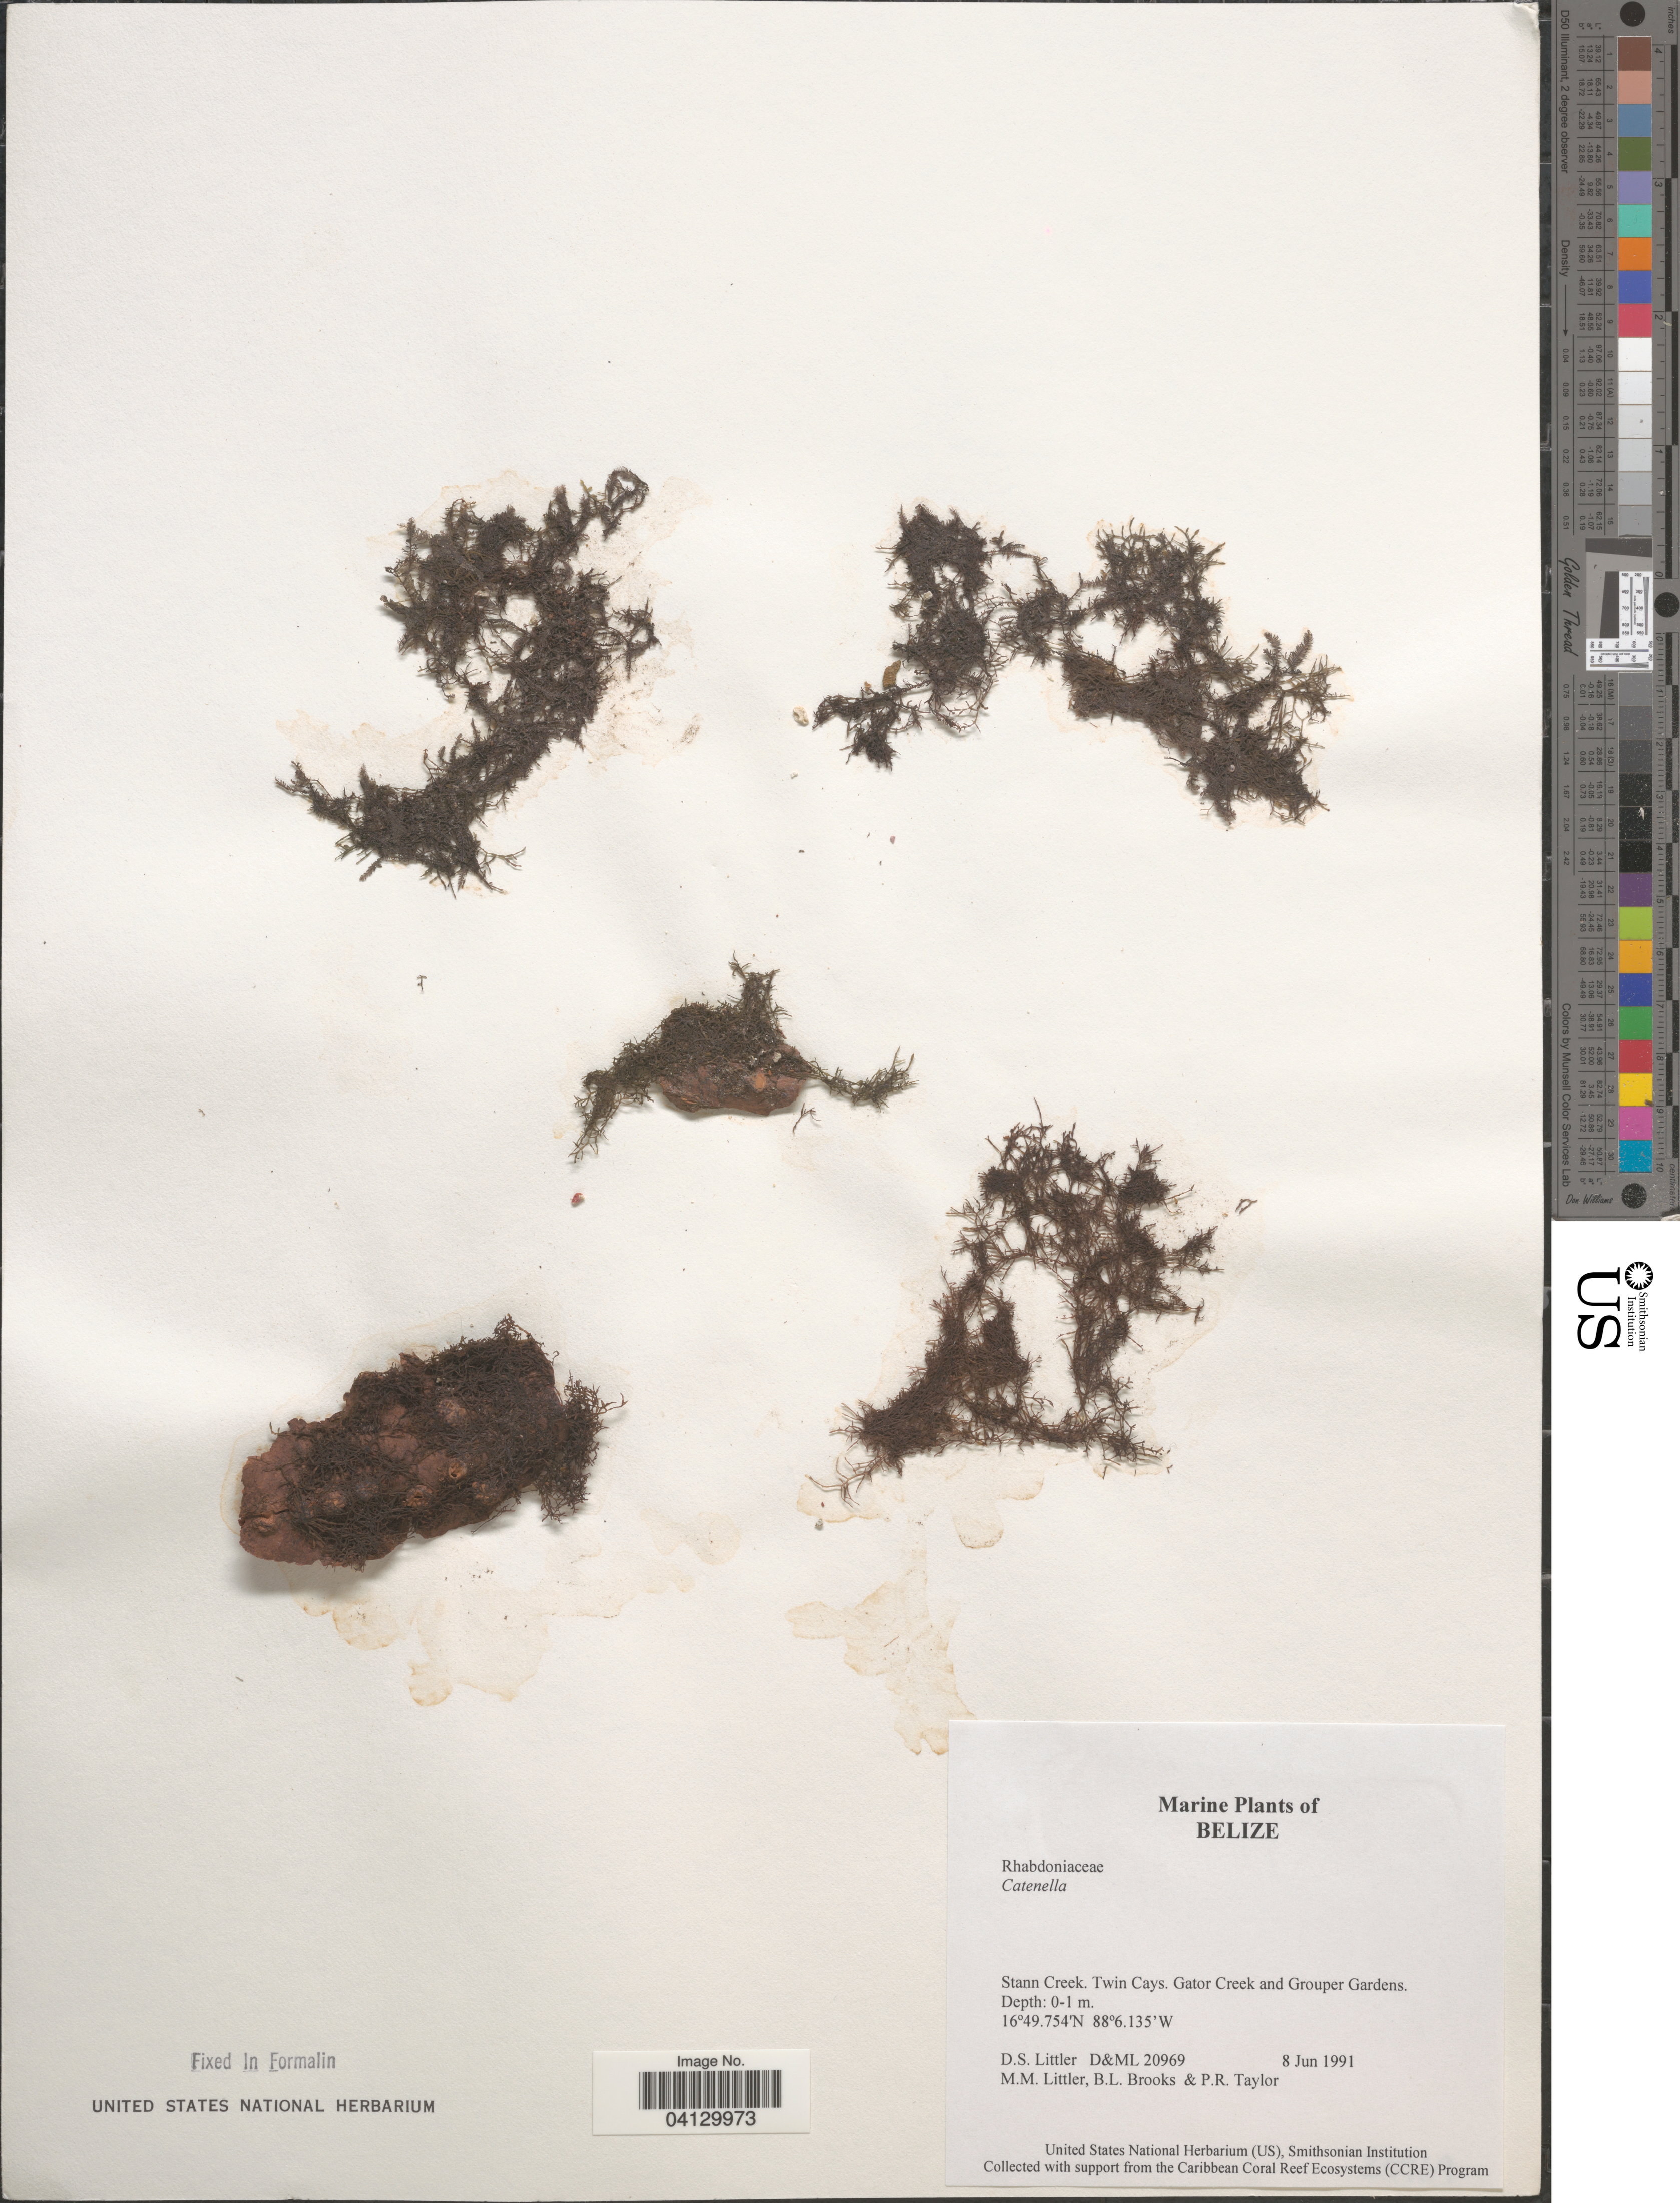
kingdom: Plantae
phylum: Rhodophyta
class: Florideophyceae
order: Gigartinales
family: Caulacanthaceae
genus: Catenella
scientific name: Catenella sp.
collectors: D. S. Littler, B. Brooks & P. R. Taylor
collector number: D&ML20969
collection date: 1991-06-08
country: Belize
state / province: Stann Creek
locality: Twin Cays. Gator Creek and Grouper Gardens.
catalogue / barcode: US 328837